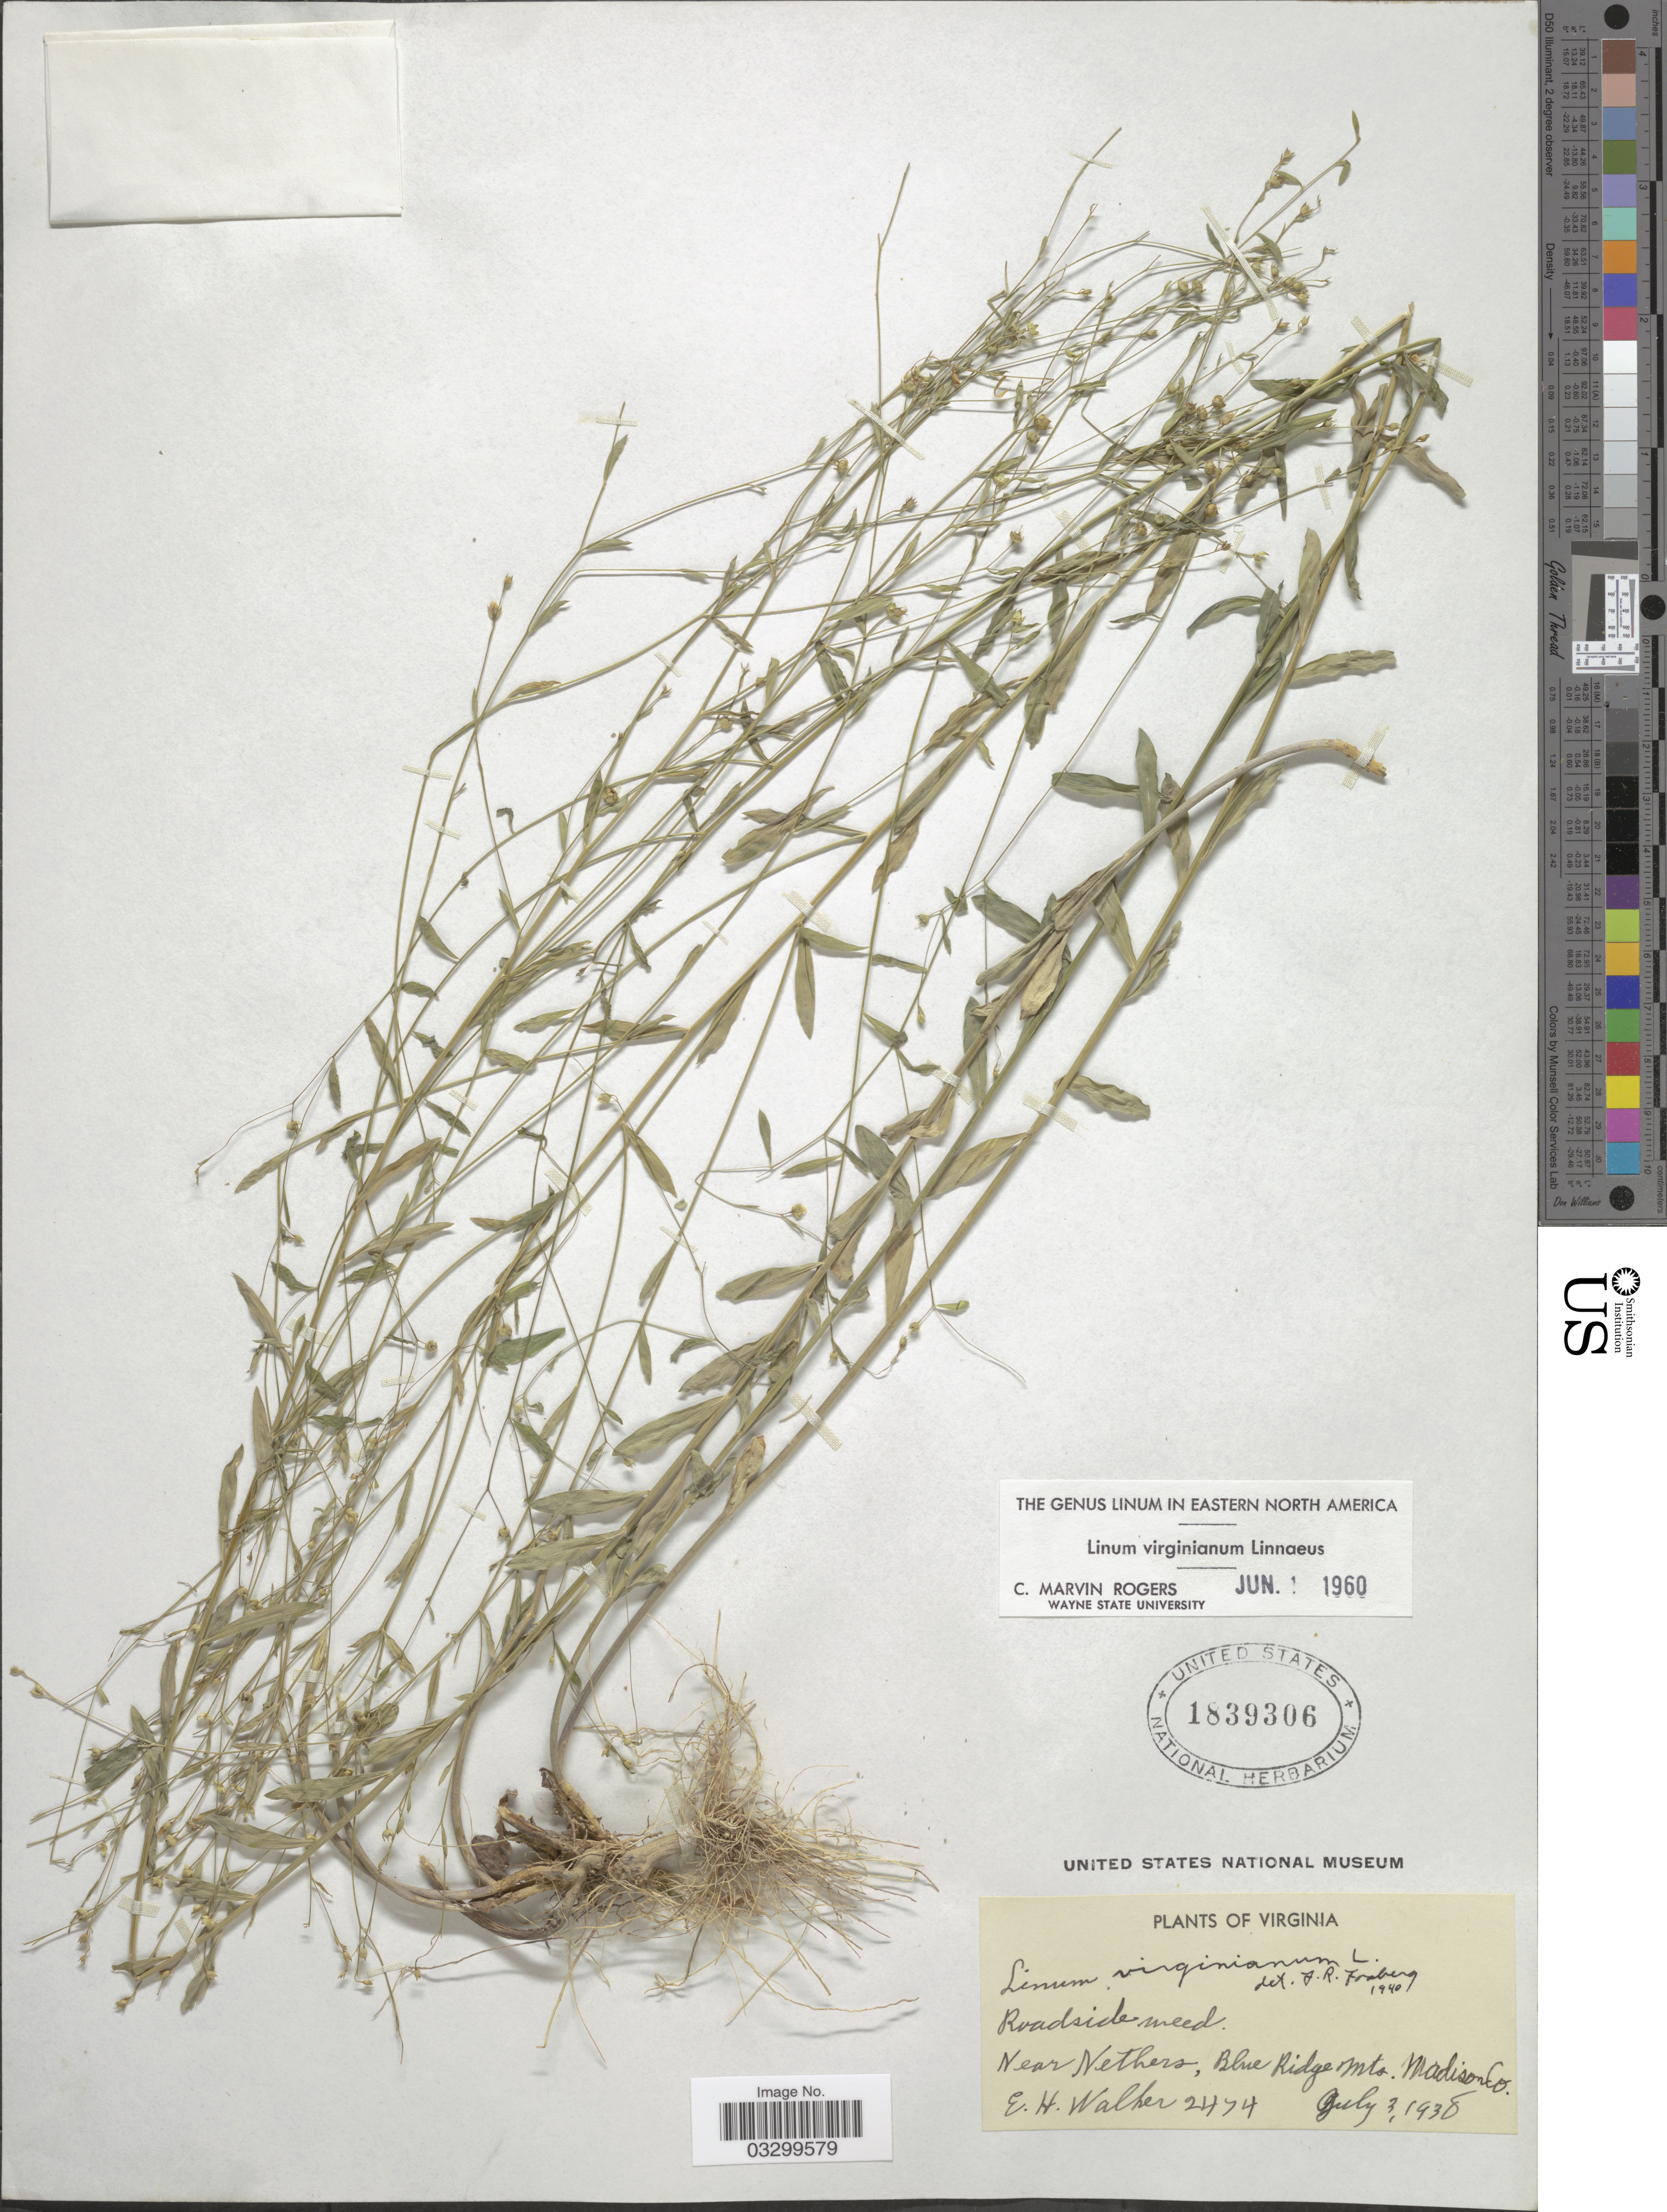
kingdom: Plantae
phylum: Tracheophyta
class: Magnoliopsida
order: Malpighiales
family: Linaceae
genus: Linum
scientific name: Linum virginianum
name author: L.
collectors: E. H. Walker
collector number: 2474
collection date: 1938-07-03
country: United States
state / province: Virginia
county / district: Madison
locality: Near Nethers, Blue Ridge Mts. Madison Co.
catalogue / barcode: US 1839306